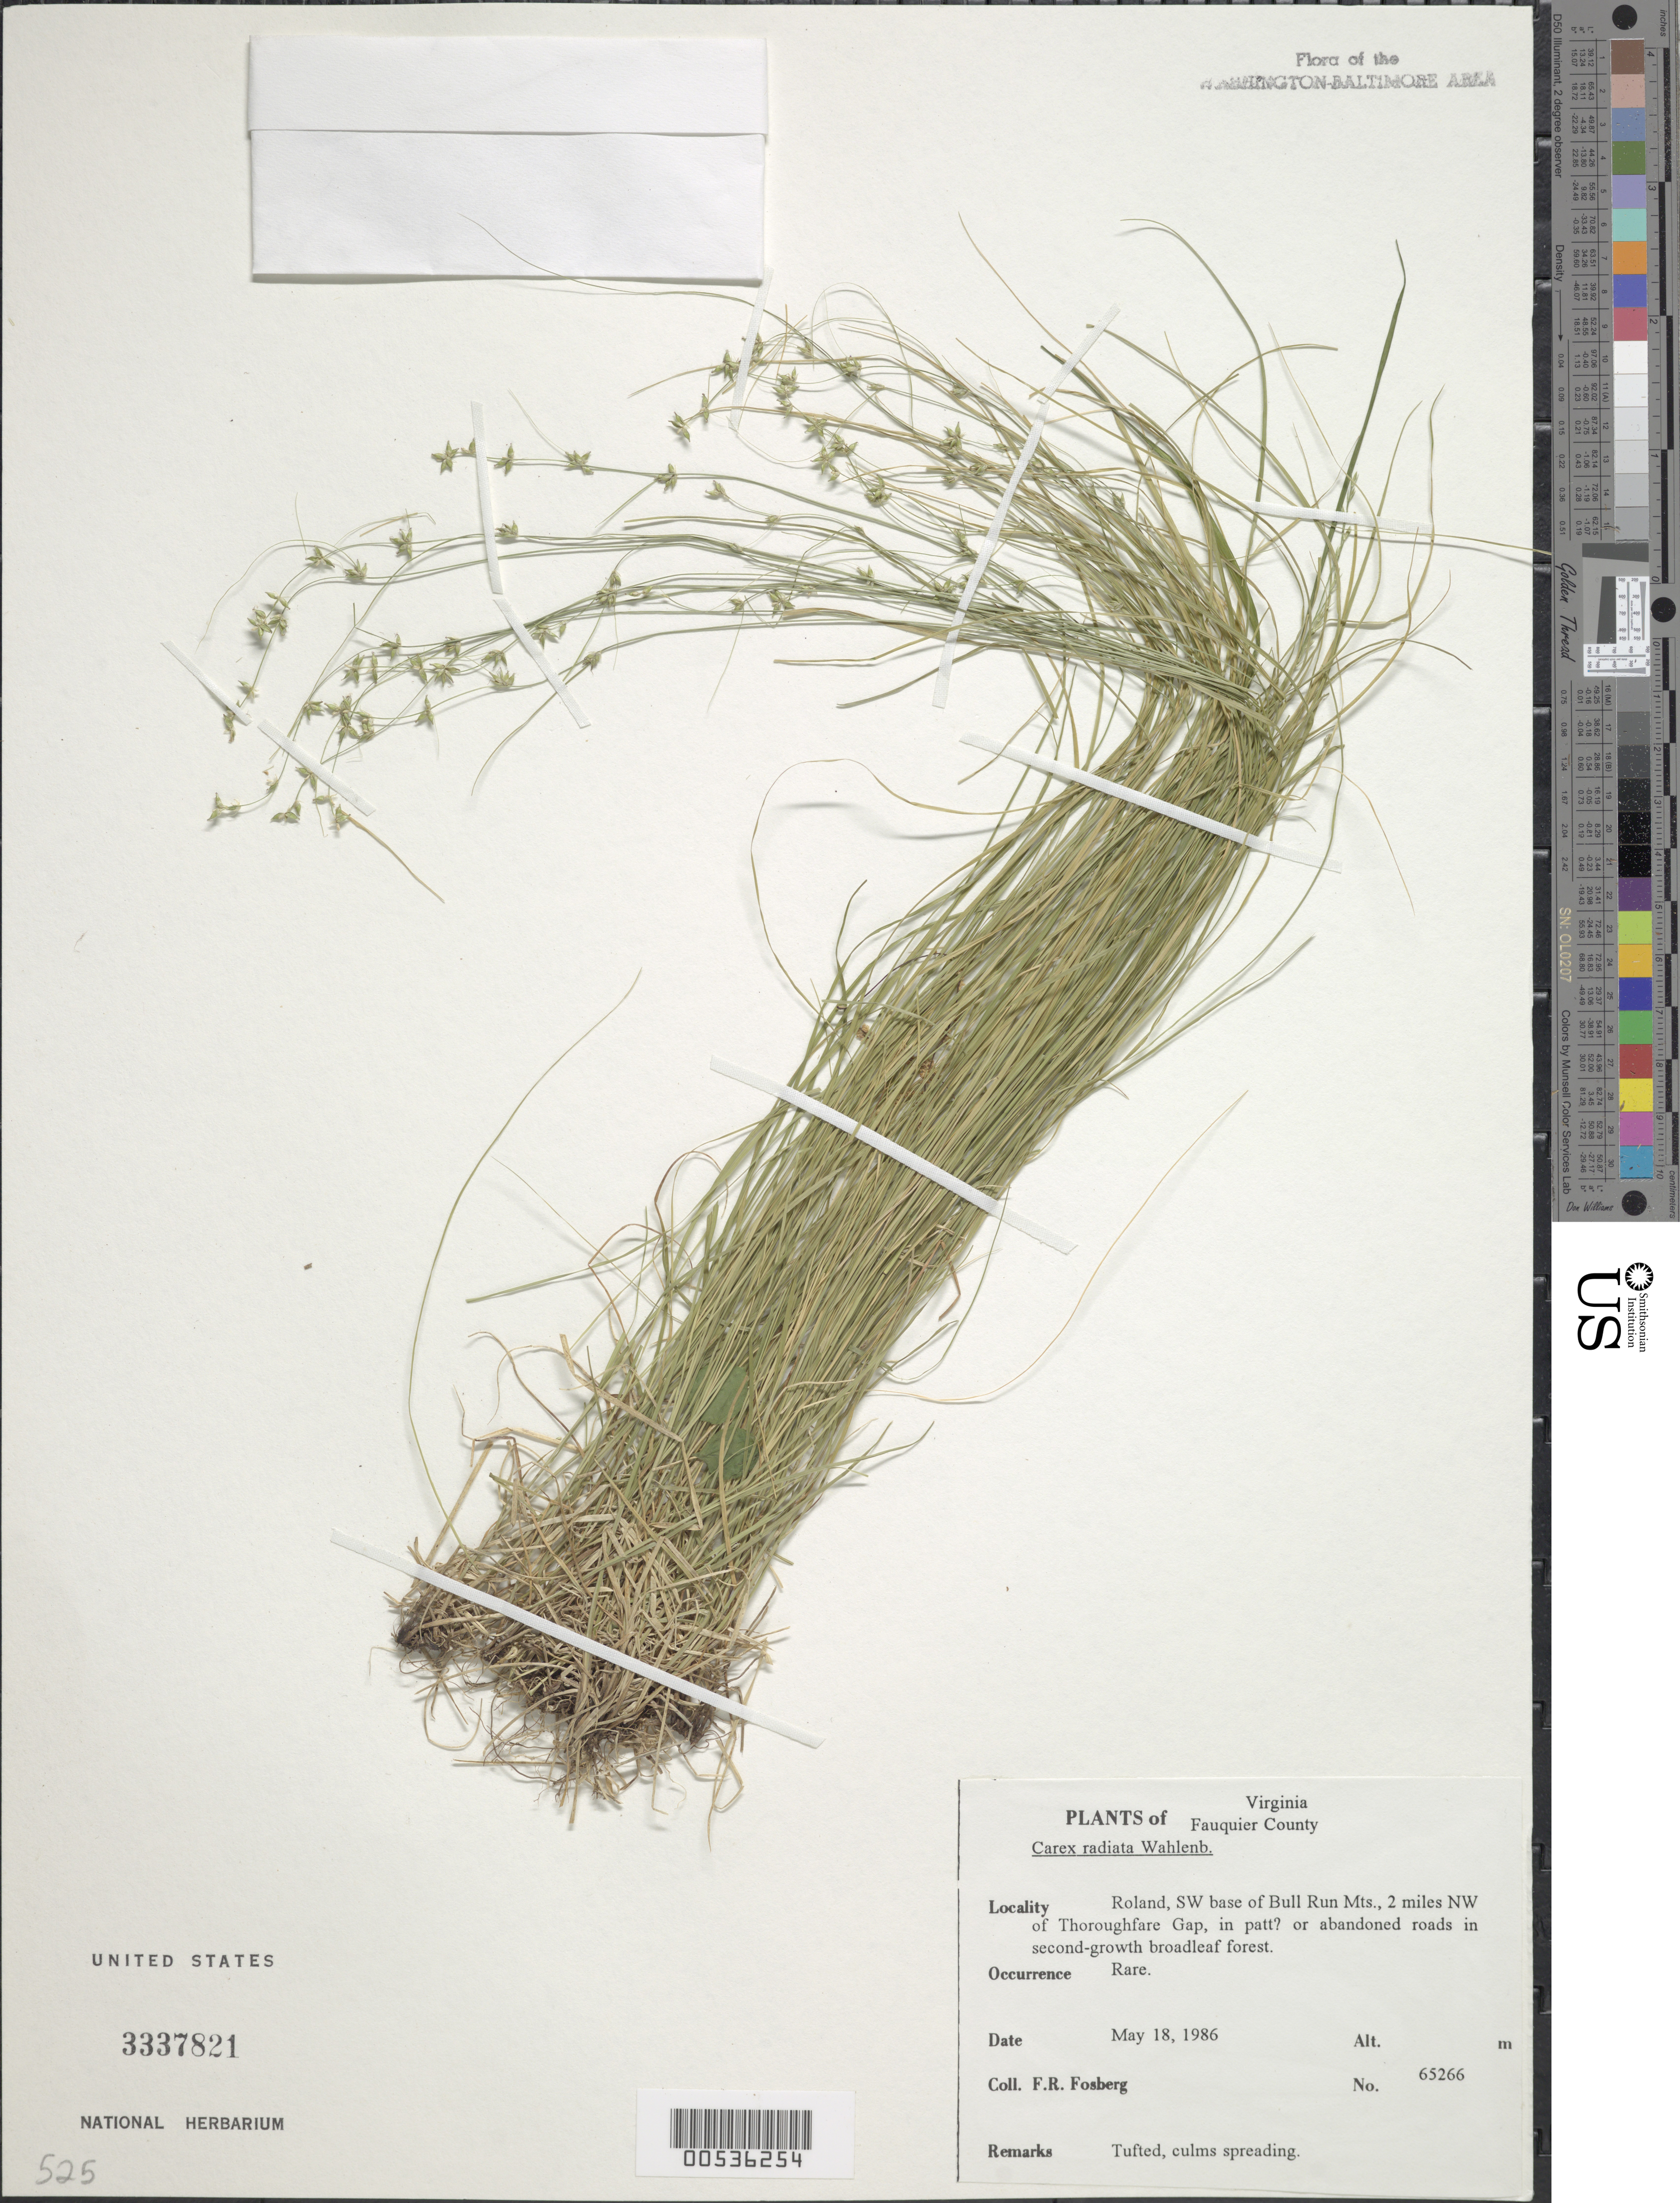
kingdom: Plantae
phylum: Tracheophyta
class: Liliopsida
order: Poales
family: Cyperaceae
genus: Carex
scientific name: Carex radiata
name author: (Wahlenb.) Small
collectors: F. R. Fosberg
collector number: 65266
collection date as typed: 18 May 1986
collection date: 1986-05-18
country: United States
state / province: Virginia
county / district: Fauquier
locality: Roland, SW base of Bull Run Mts., NW of Thorofare Gap Bull Run Mts.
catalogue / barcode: US 3337821